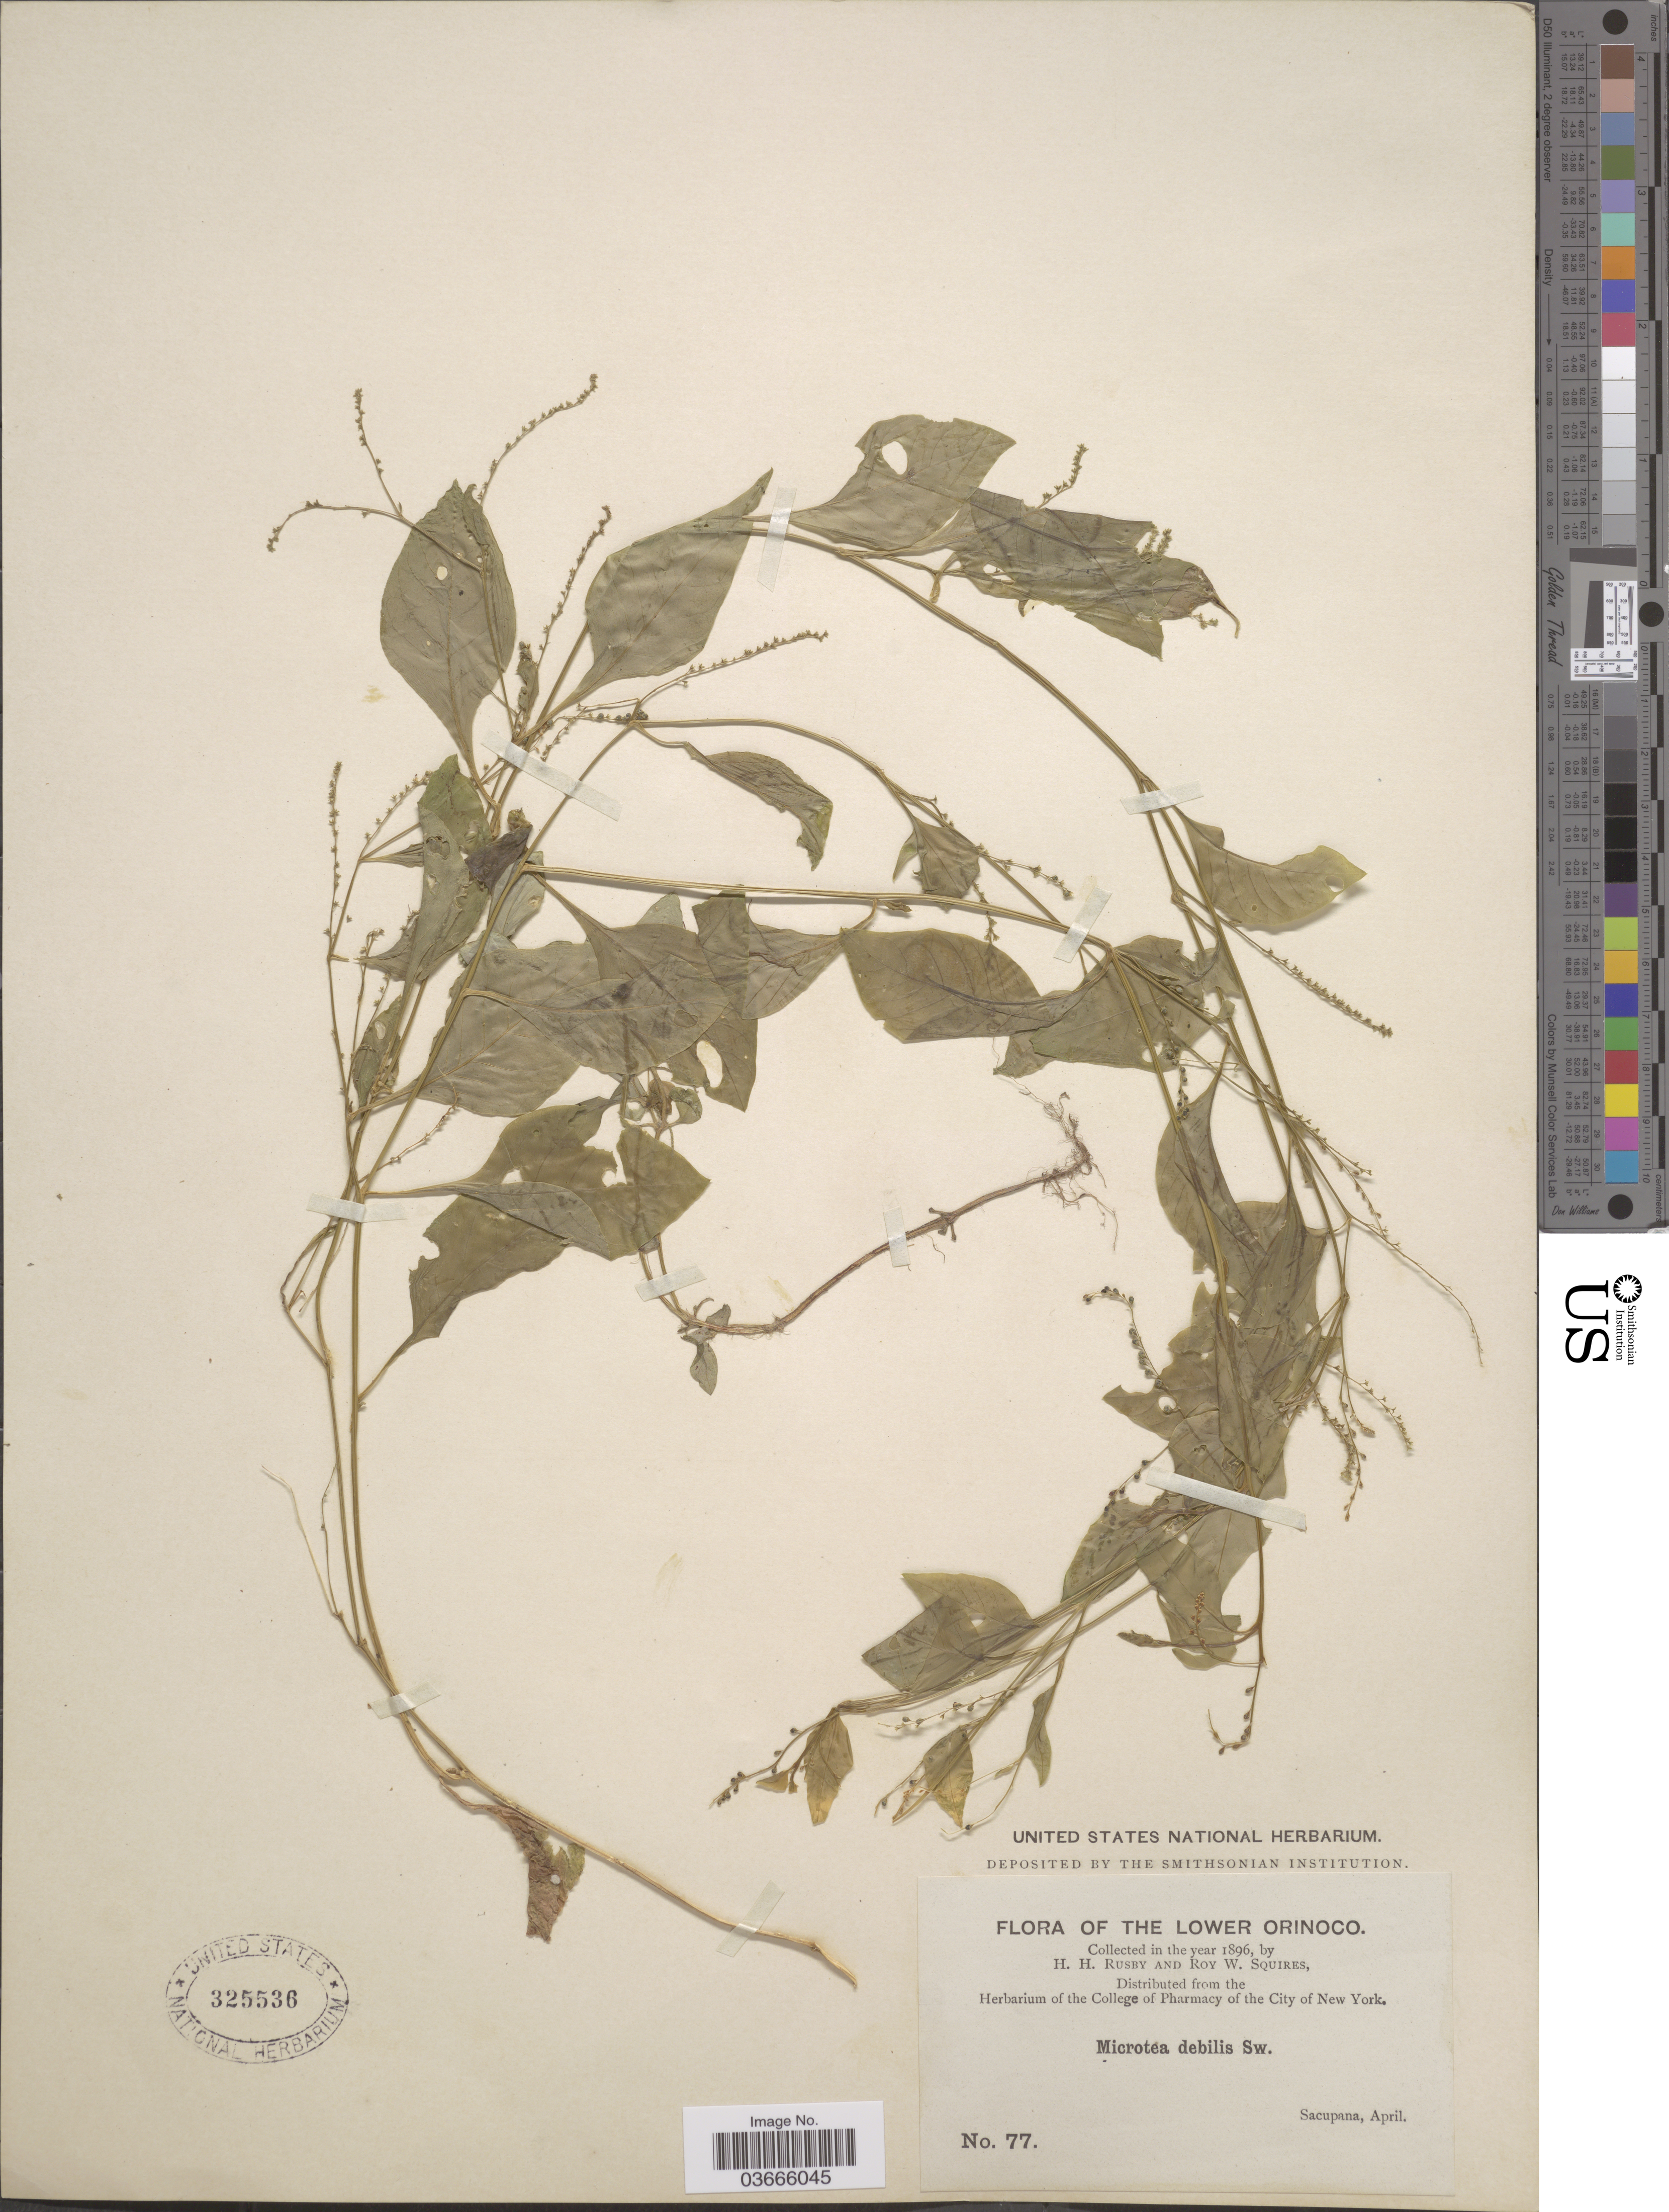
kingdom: Plantae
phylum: Tracheophyta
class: Magnoliopsida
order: Caryophyllales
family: Microteaceae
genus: Microtea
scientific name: Microtea debilis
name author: Sw.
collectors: H. H. Rusby & R. Squires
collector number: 77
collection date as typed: April 1896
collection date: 1896-04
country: Venezuela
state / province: Delta Amacuro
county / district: Antonio Díaz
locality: Lower Orinoco, Sacupana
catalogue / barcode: US 325536